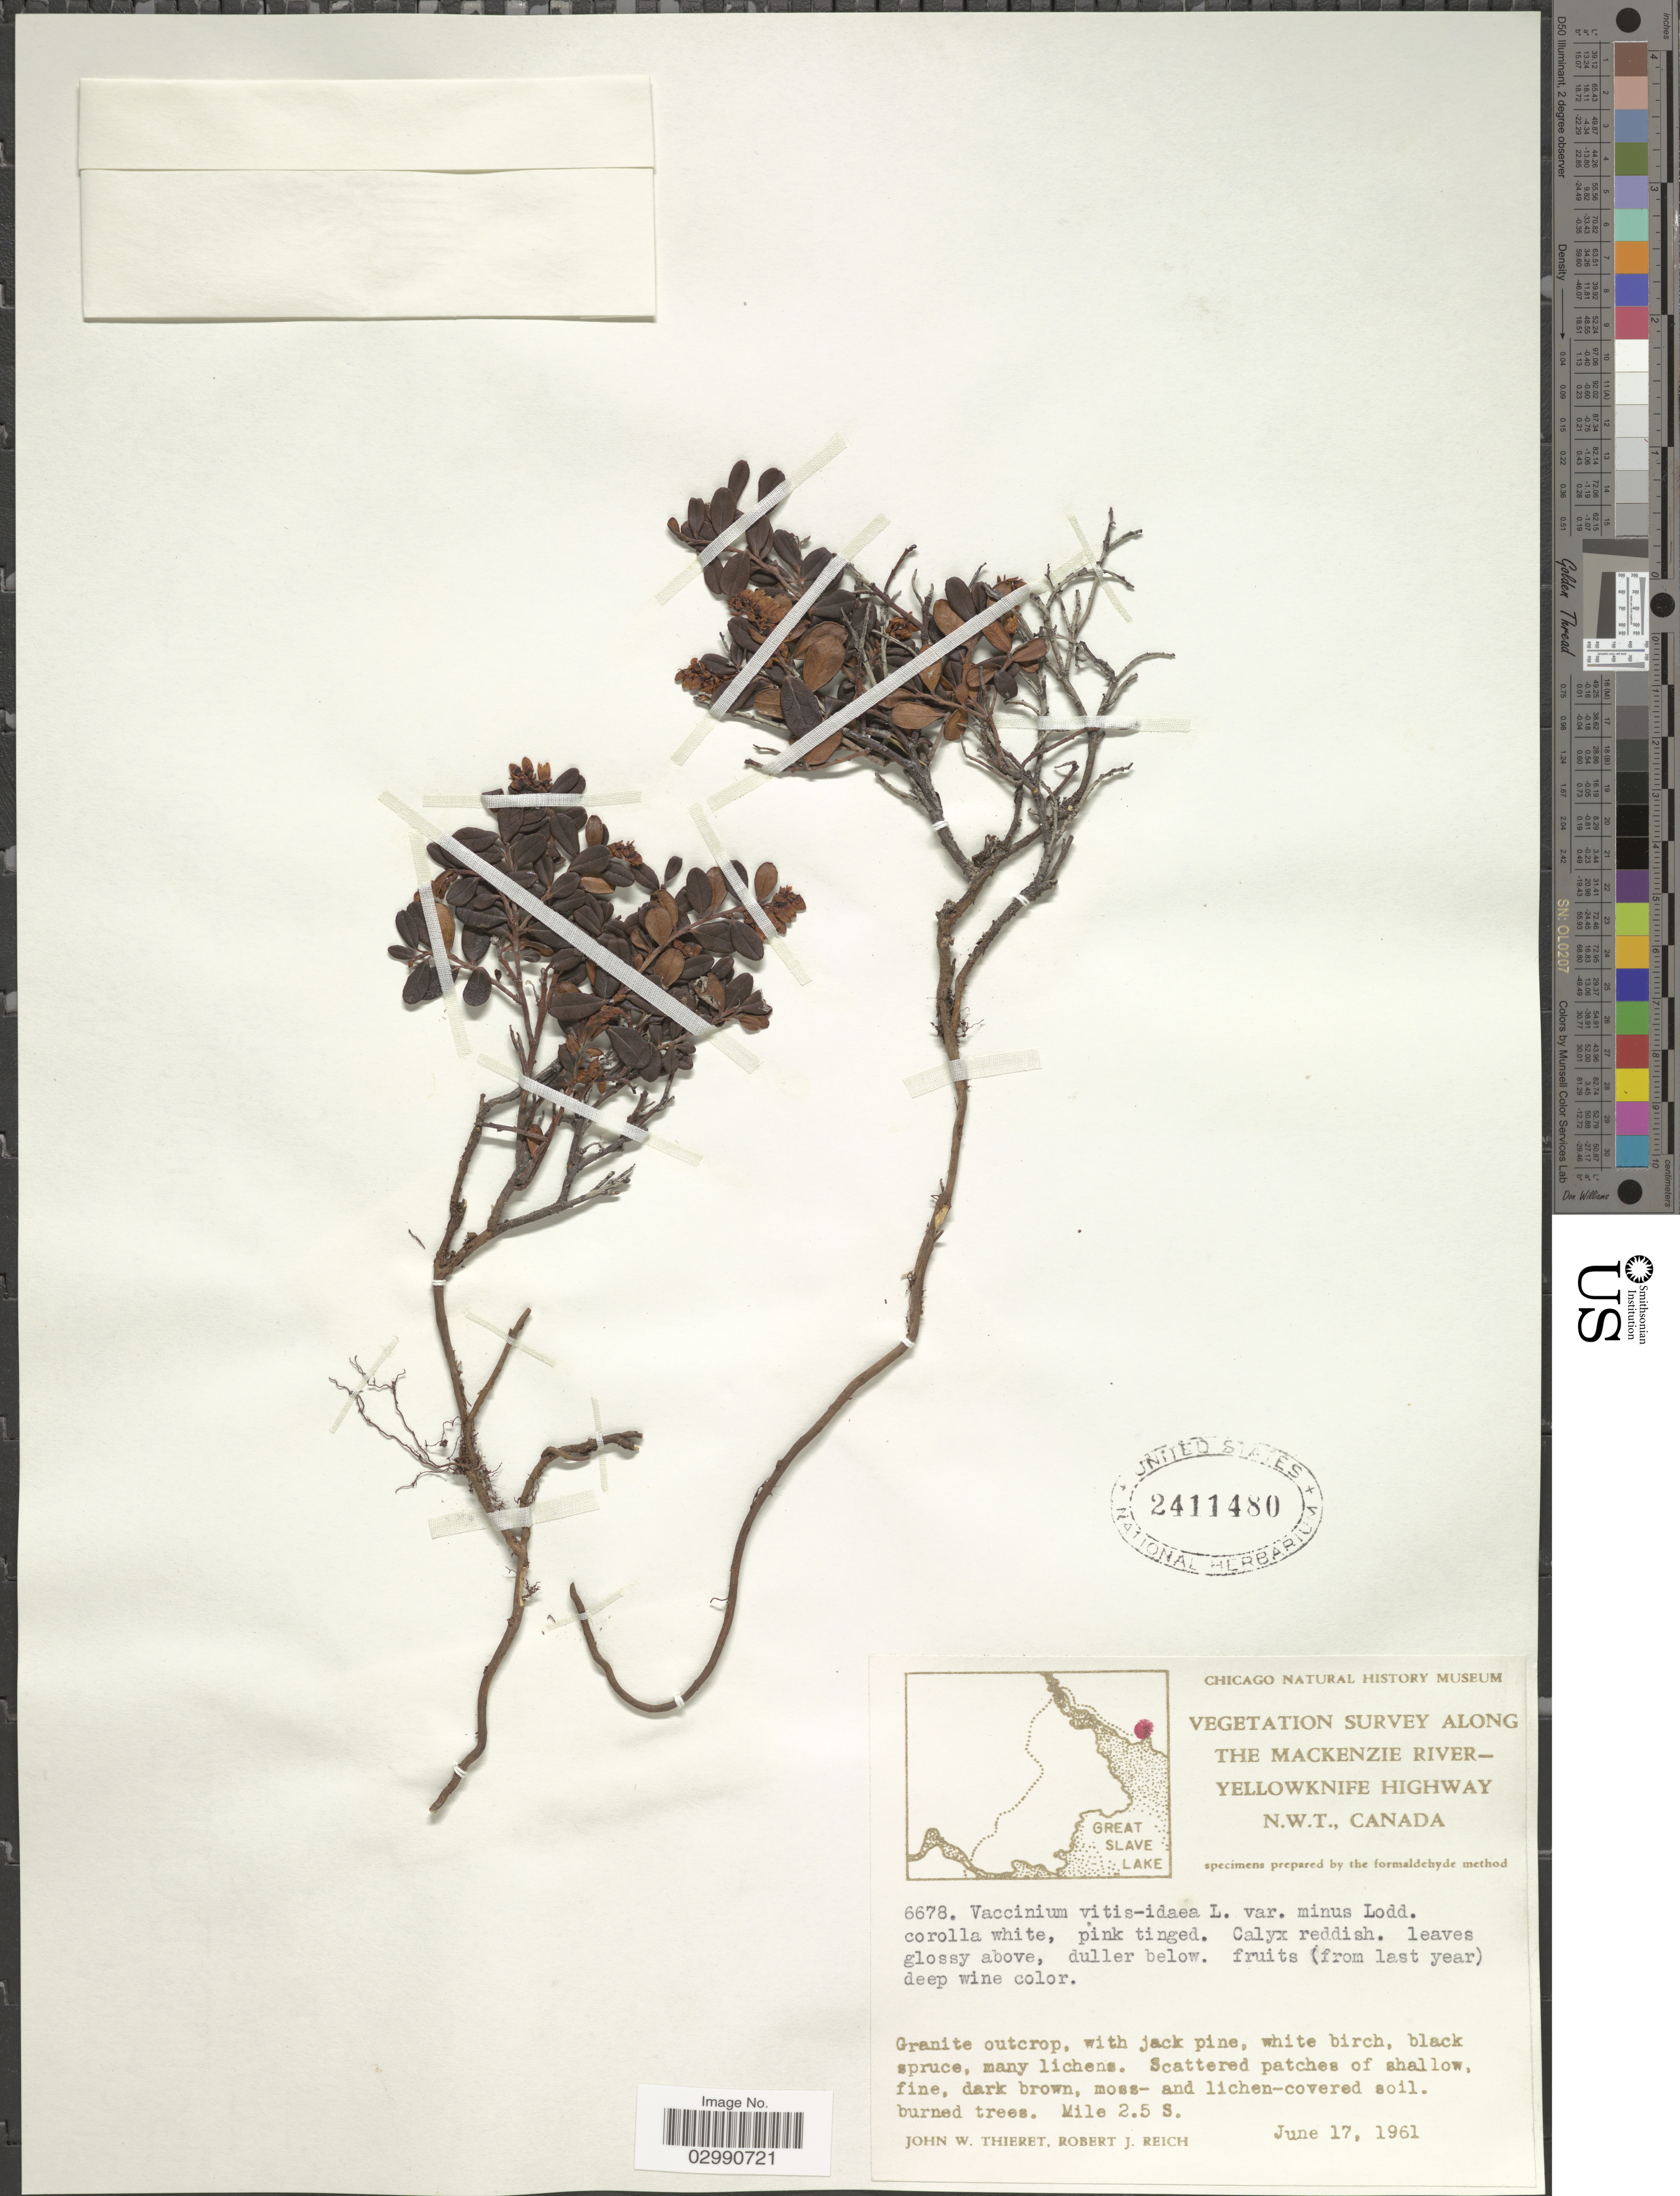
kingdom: Plantae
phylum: Tracheophyta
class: Magnoliopsida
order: Ericales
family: Ericaceae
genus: Vaccinium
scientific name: Vaccinium vitis-idaea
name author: L.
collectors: J. W. Thieret & R. Reich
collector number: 6678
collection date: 1961-06-17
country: Canada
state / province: Northwest Territories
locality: Along Mackenzie River-Yellowknife Highway N.W.T., Mile 2.5 S.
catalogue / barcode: US 2411480